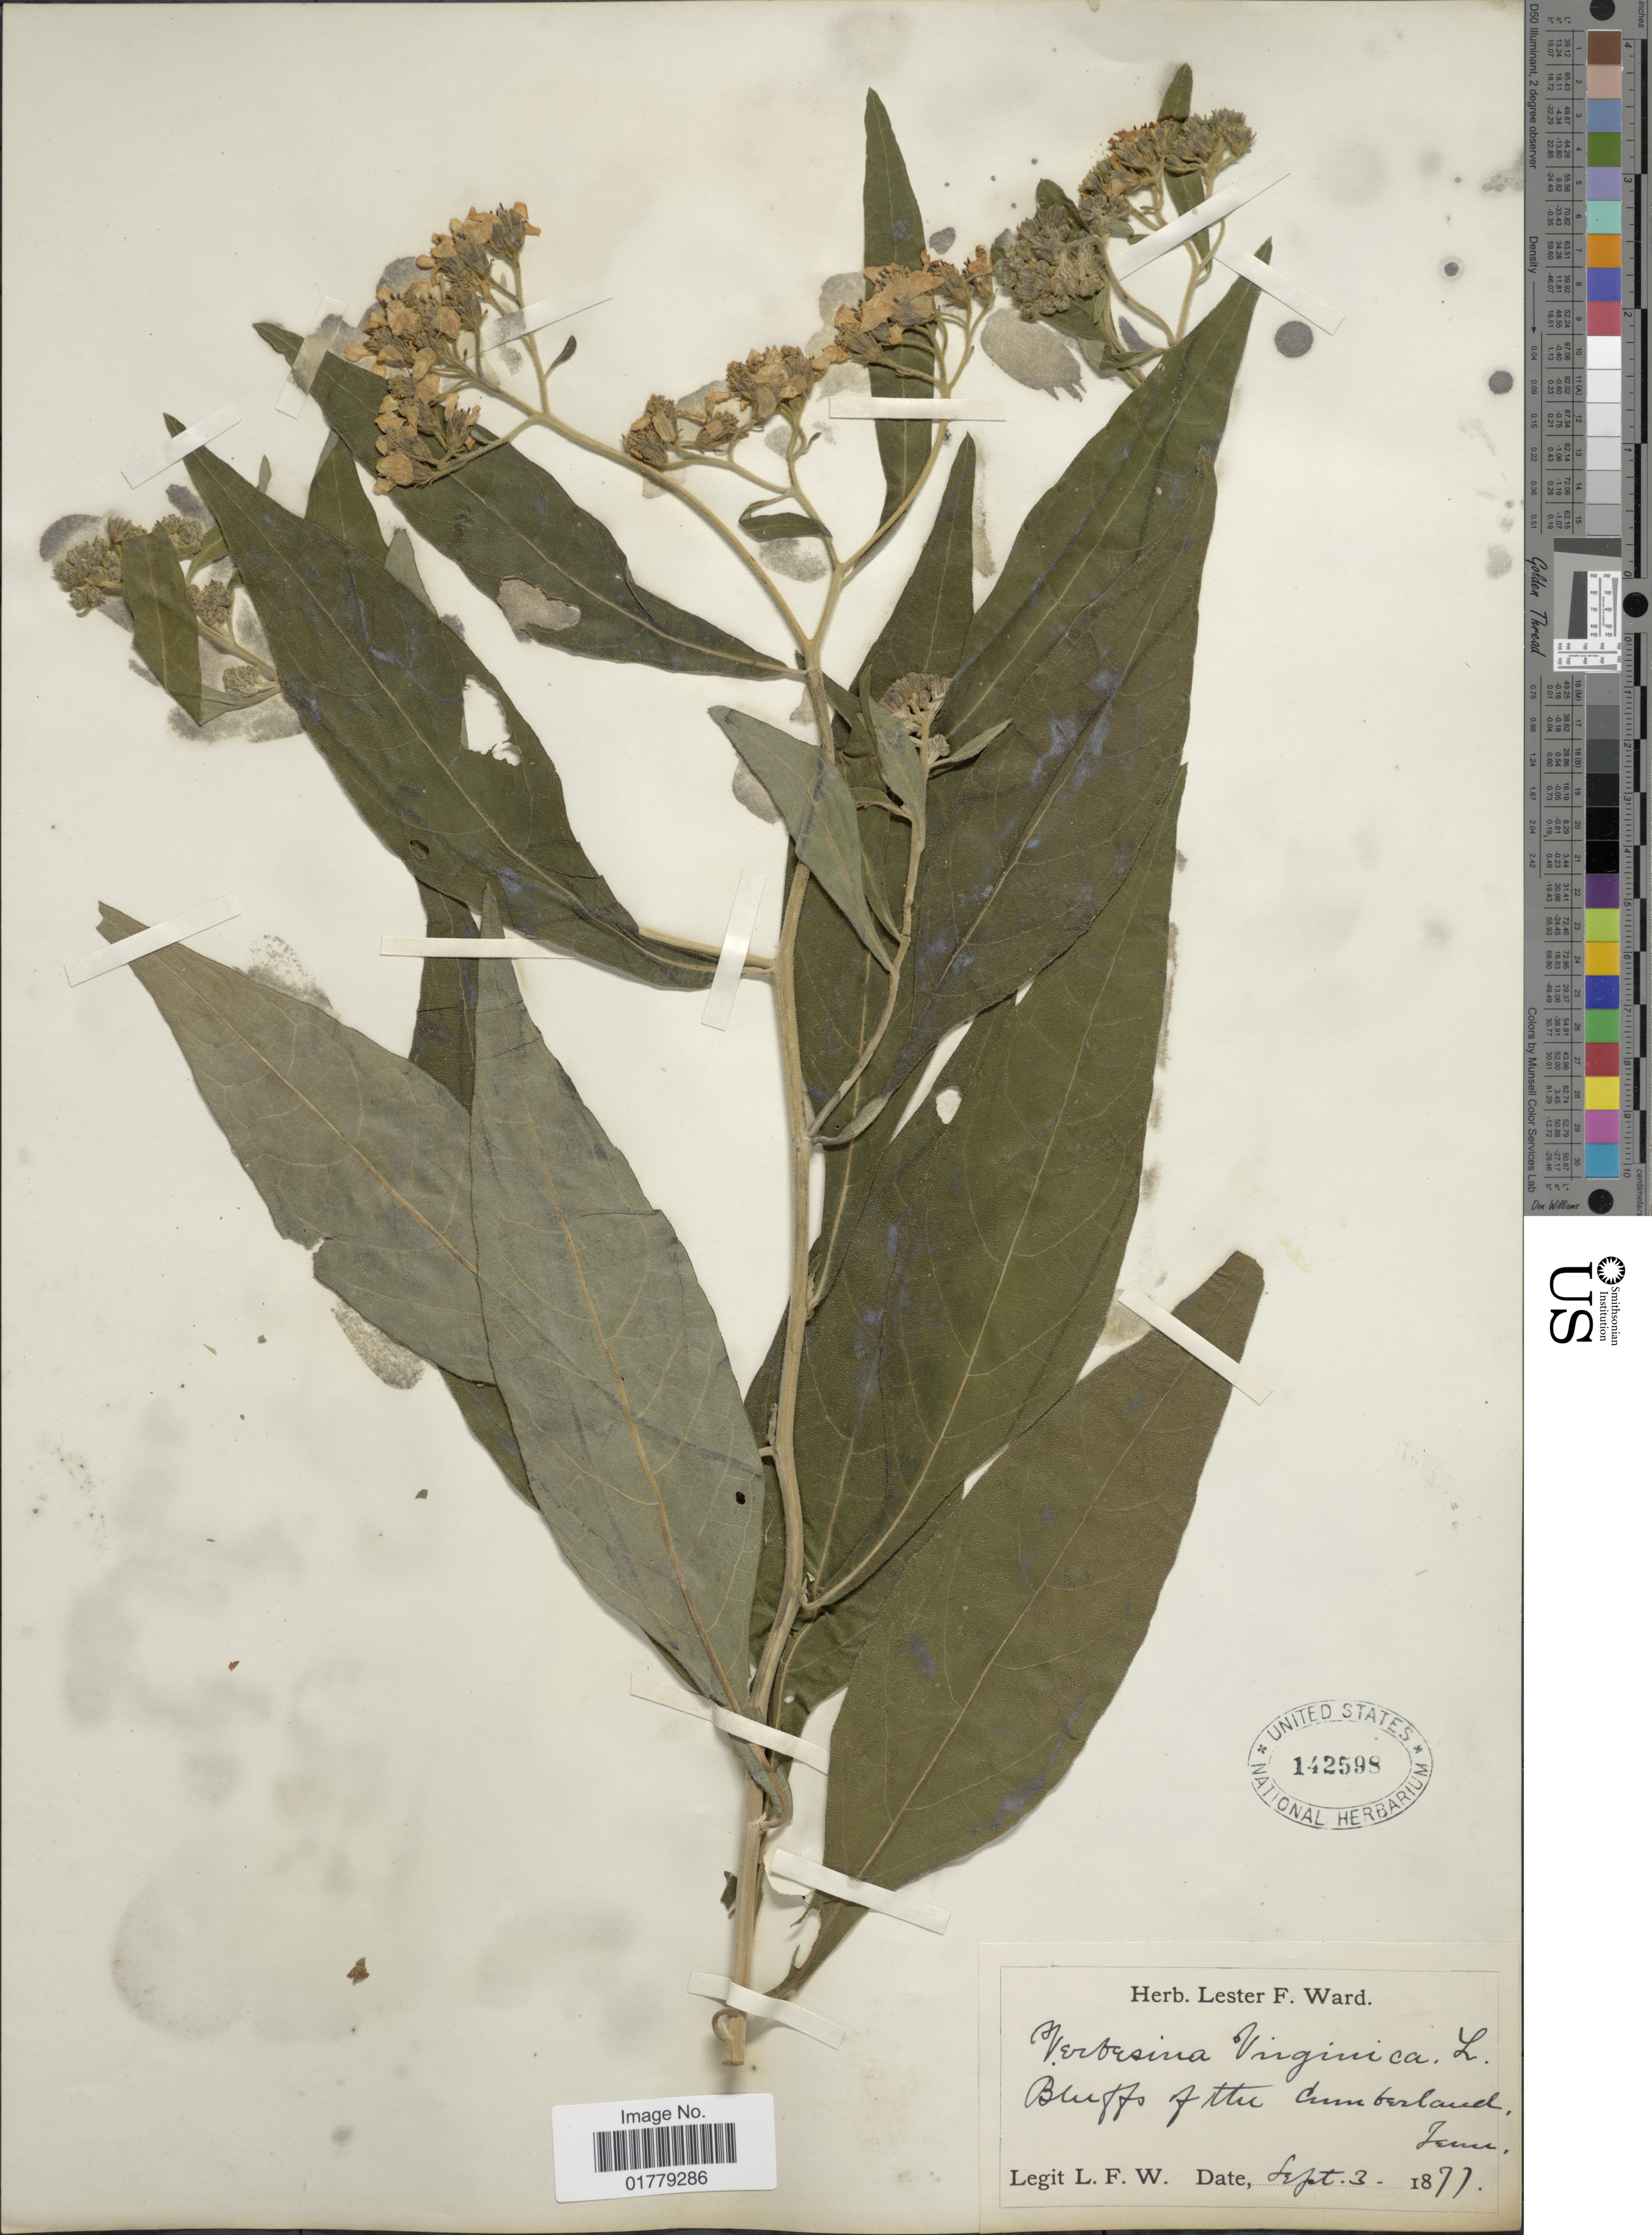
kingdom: Plantae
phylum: Tracheophyta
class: Magnoliopsida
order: Asterales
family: Asteraceae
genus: Verbesina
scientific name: Verbesina virginica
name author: L.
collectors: L. F. Ward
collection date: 1877-09-03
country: United States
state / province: Tennessee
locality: Bluffs of the Cumberland, Tenn.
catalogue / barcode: US 142598